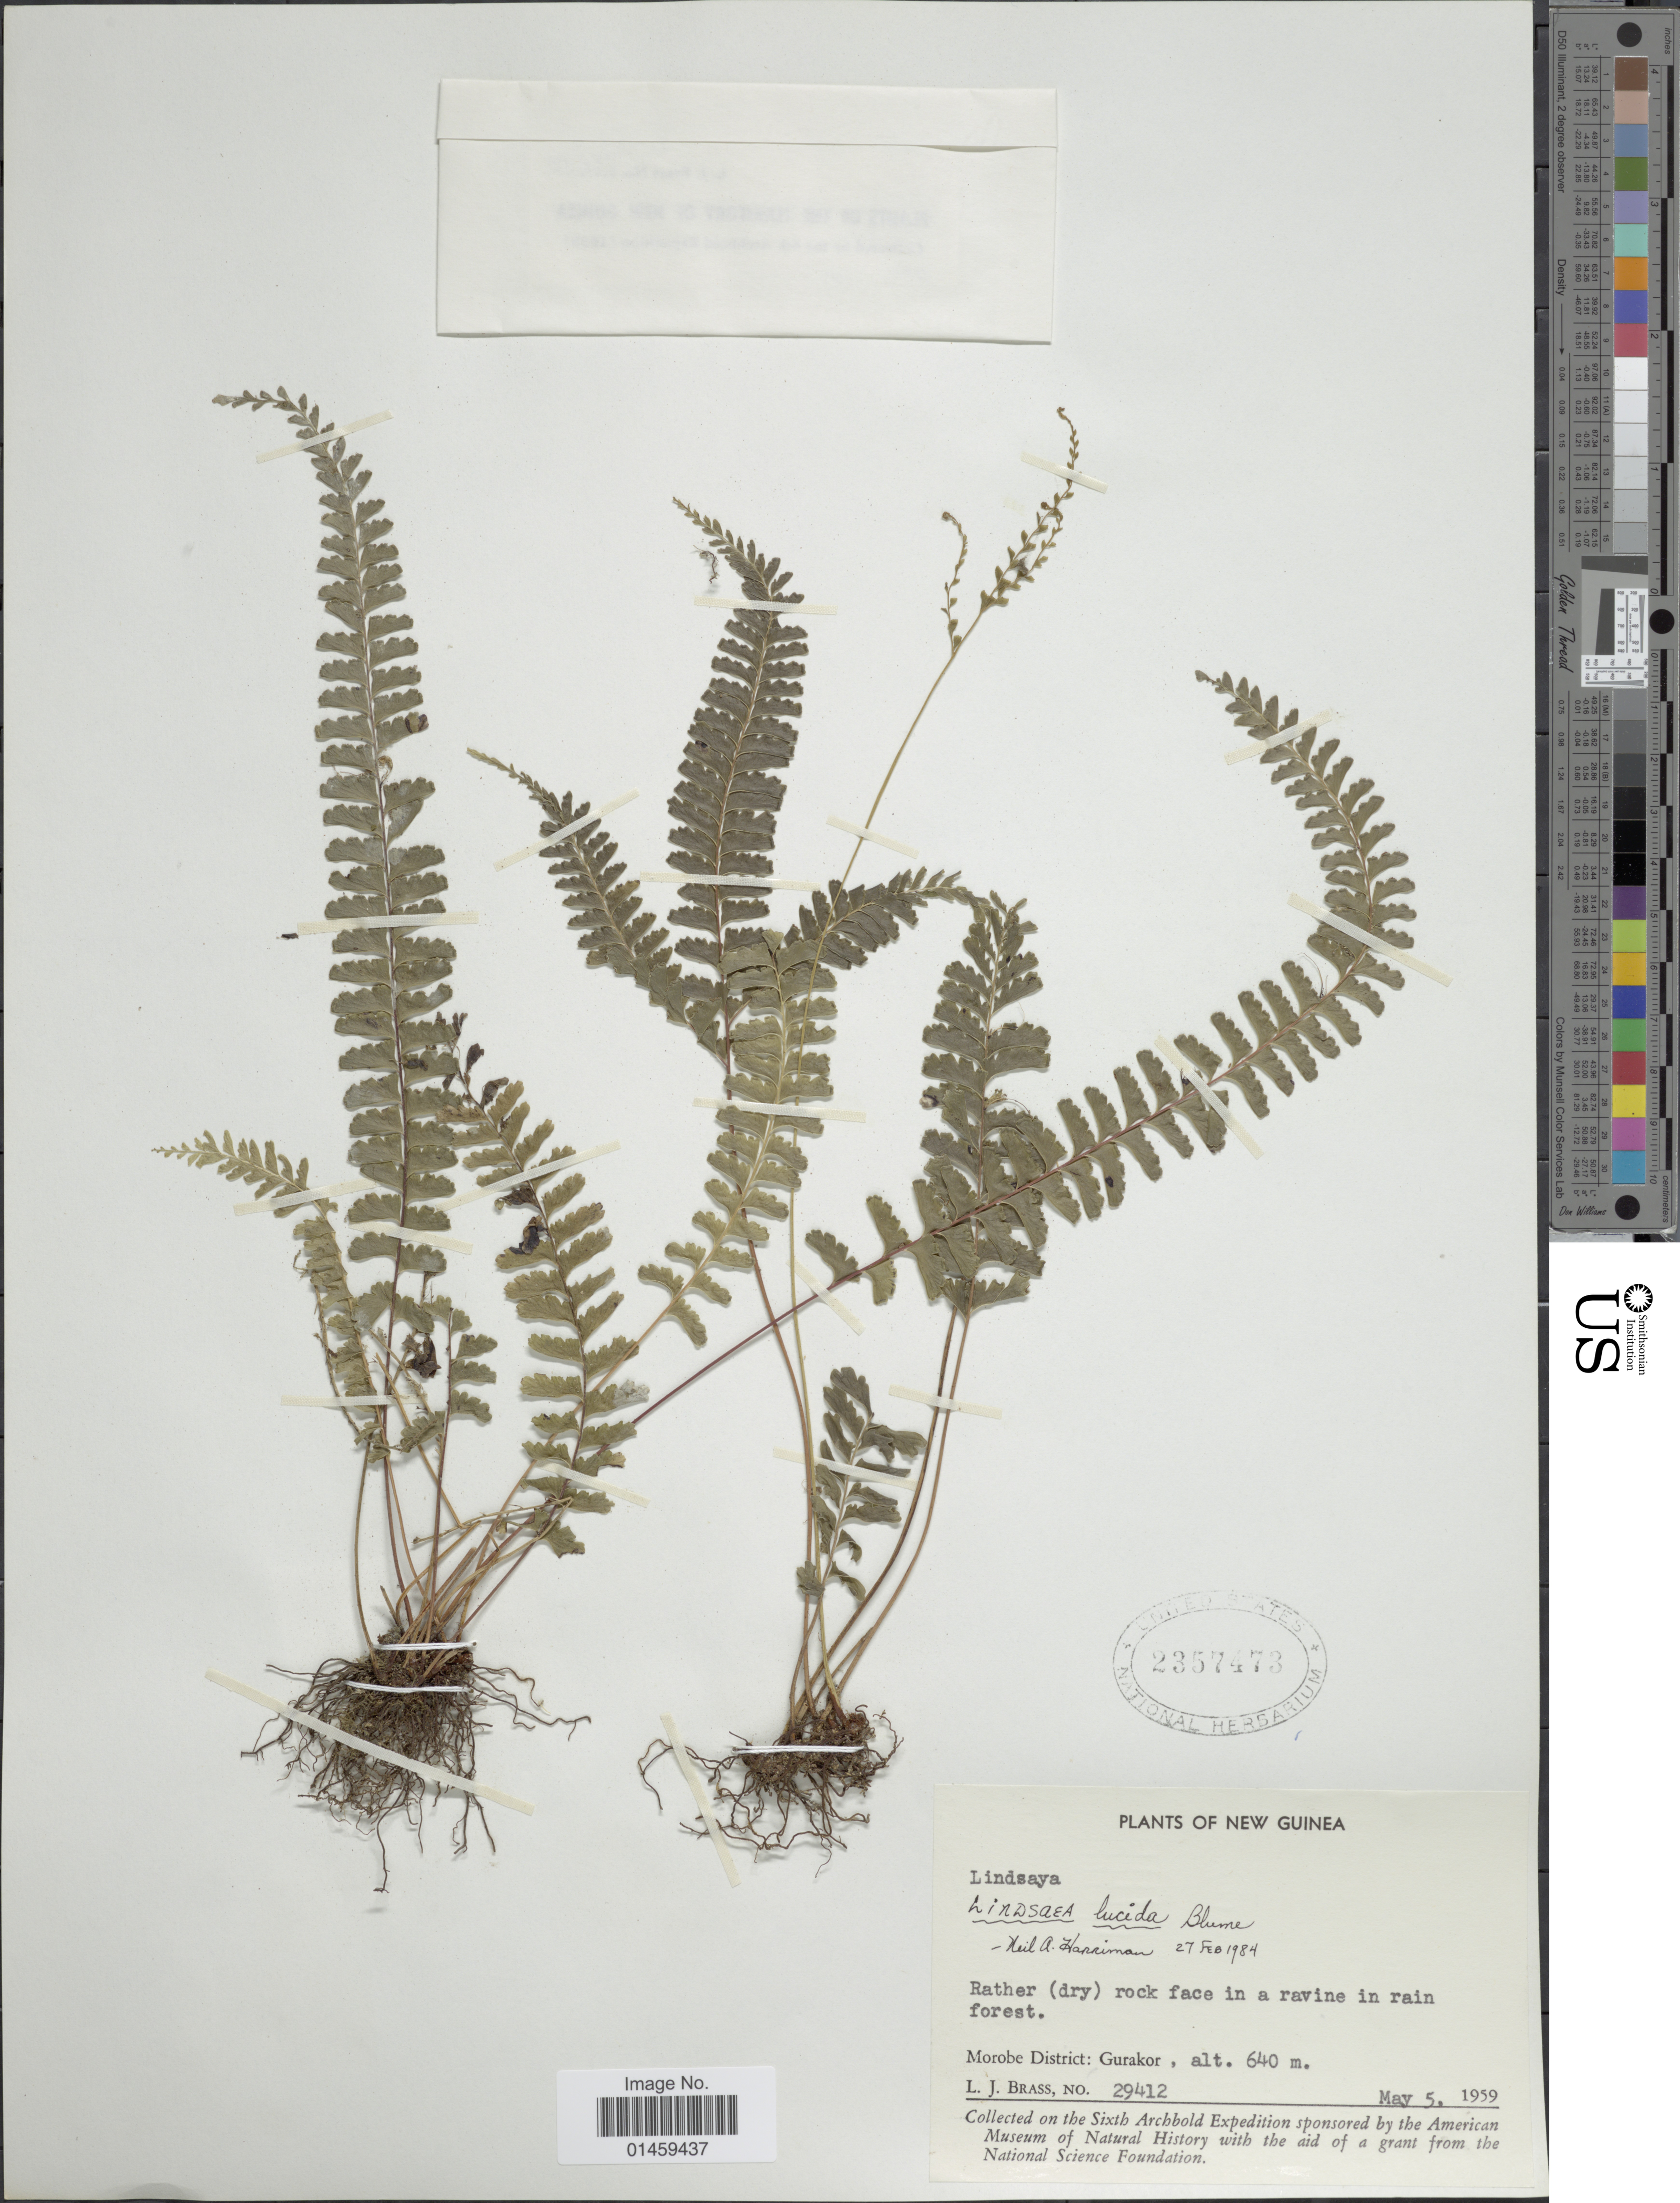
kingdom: Plantae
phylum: Tracheophyta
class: Polypodiopsida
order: Polypodiales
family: Lindsaeaceae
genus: Lindsaea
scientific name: Lindsaea lucida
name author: Blume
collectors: L. J. Brass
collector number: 29412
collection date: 1959-05-05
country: Papua New Guinea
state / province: Morobe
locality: New Guinea. Morobe District: Gurakor.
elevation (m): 640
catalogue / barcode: US 2357473